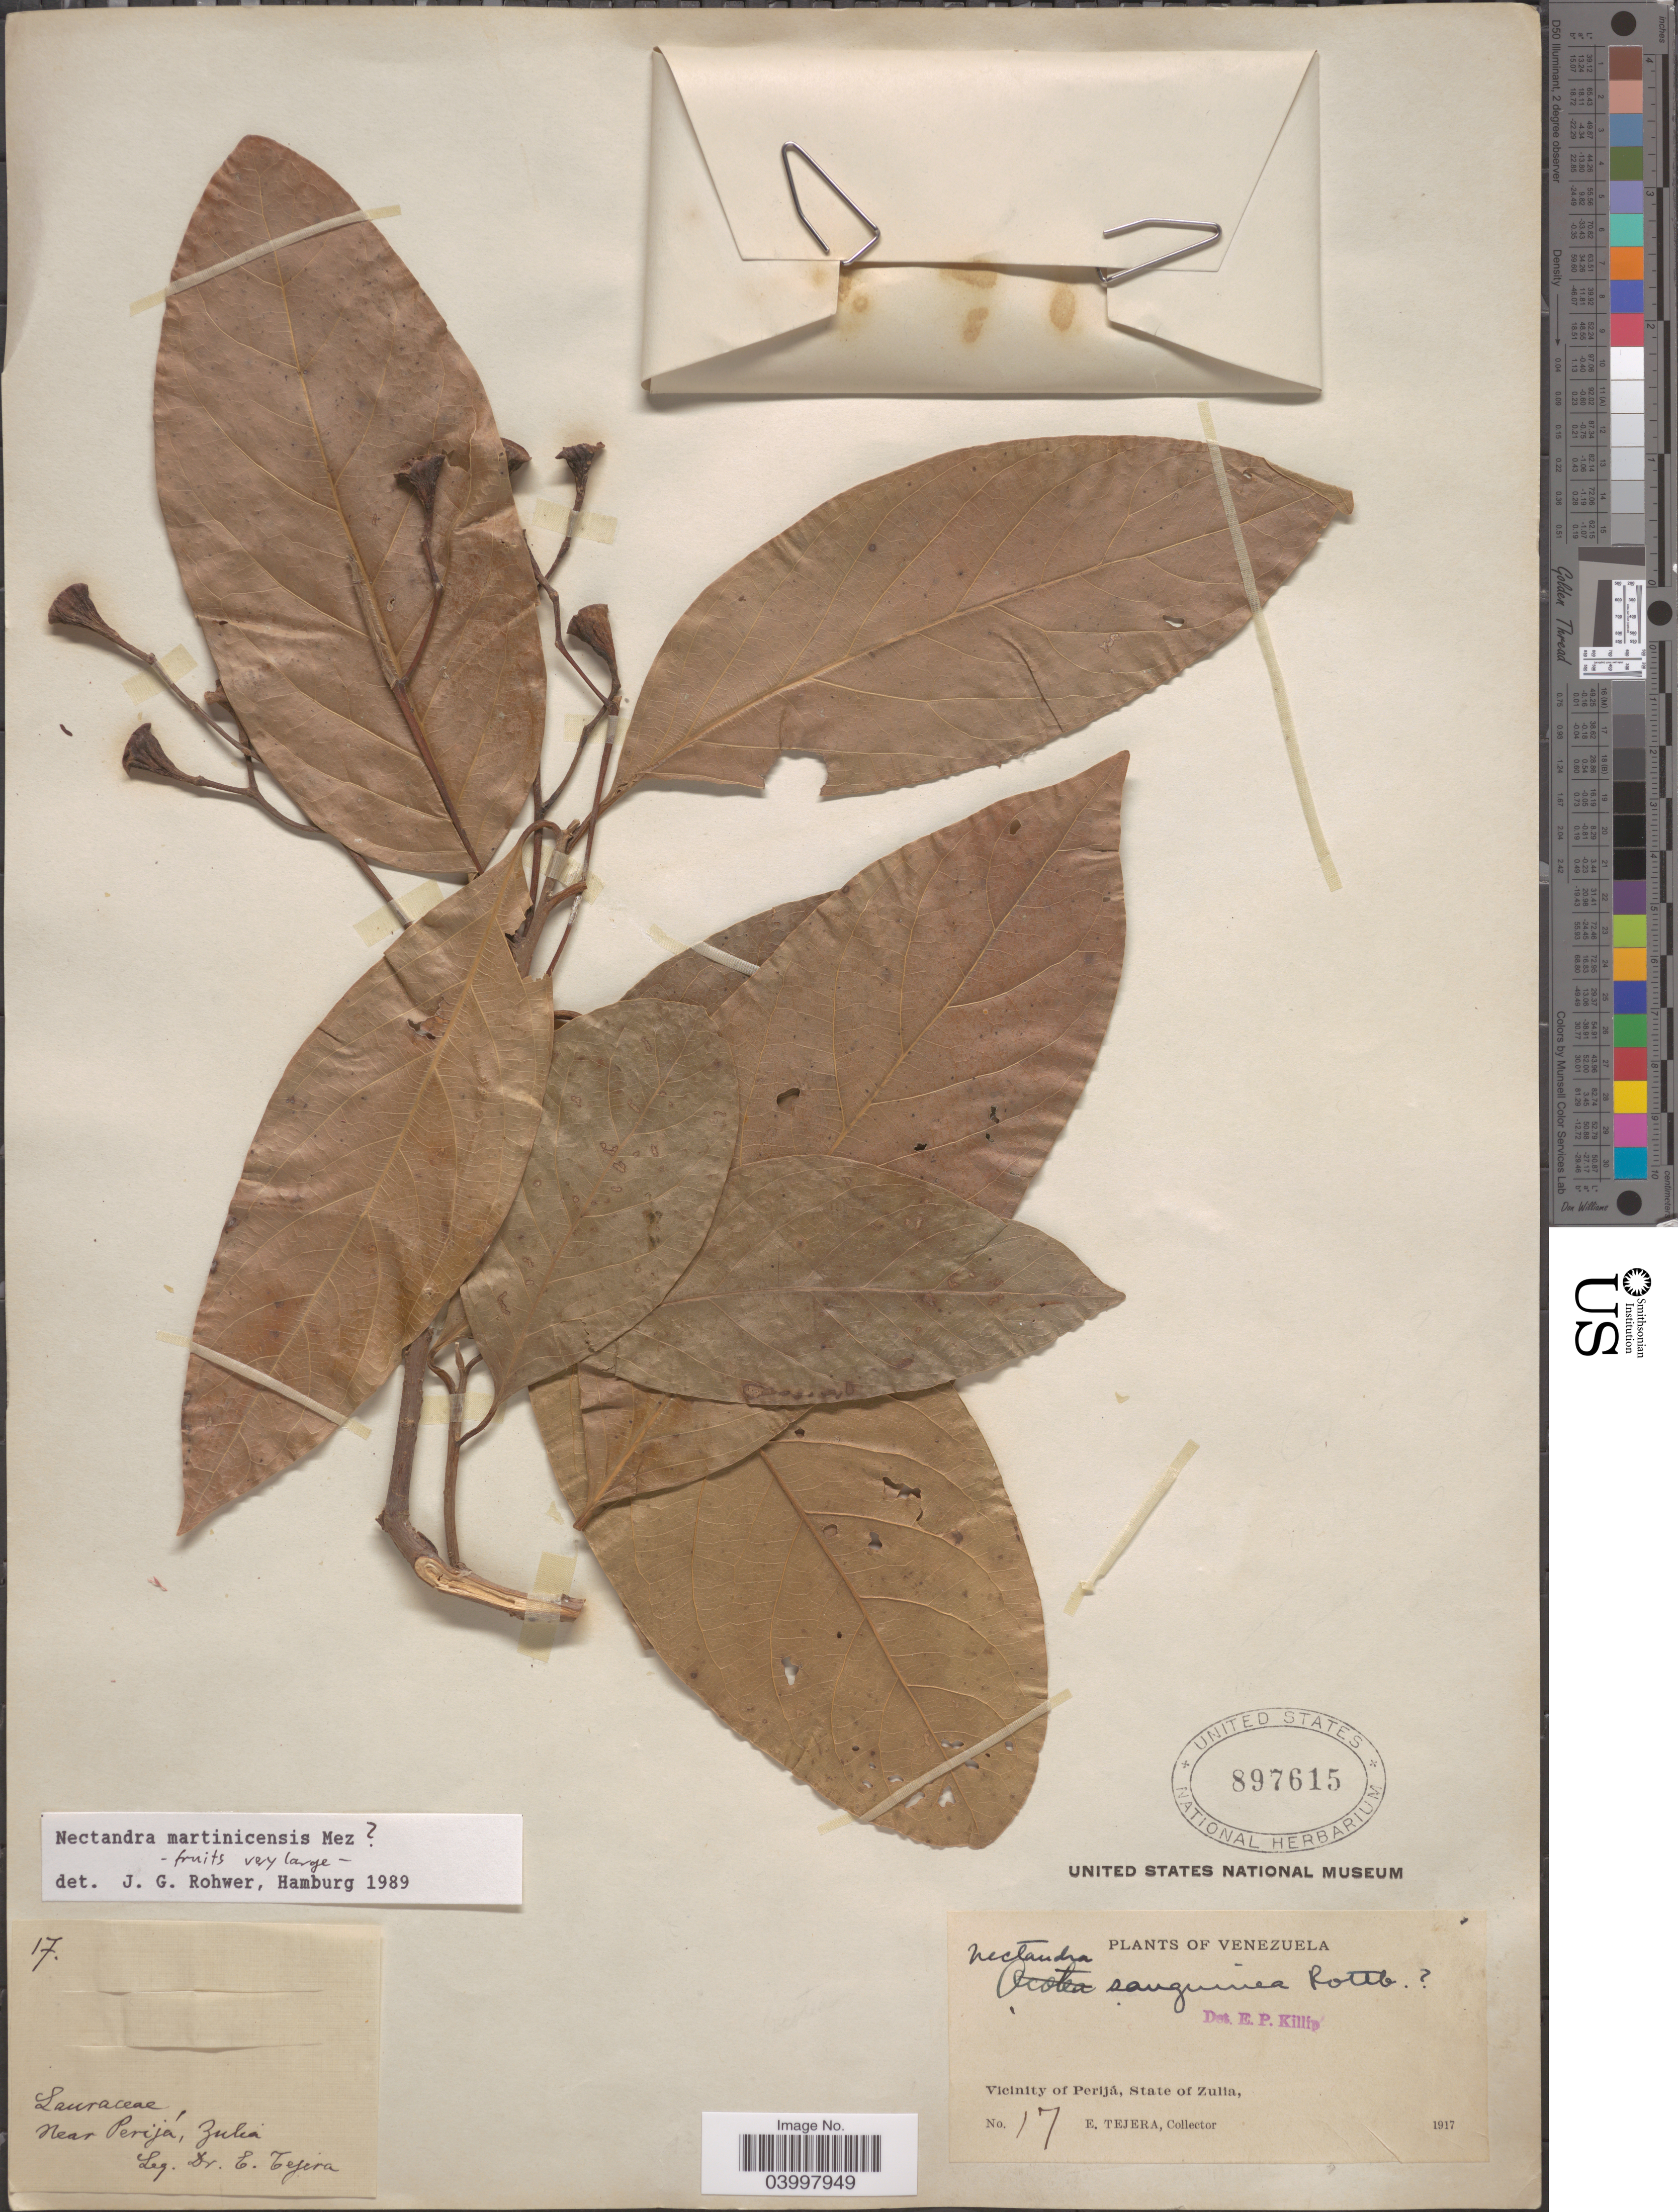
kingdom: Plantae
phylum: Tracheophyta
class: Magnoliopsida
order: Laurales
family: Lauraceae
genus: Nectandra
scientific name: Nectandra martinicensis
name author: Mez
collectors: E. Tejera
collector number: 17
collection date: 1917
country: Venezuela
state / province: Zulia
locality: Vicinity of Perijá. Near Perijá.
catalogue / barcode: US 897615